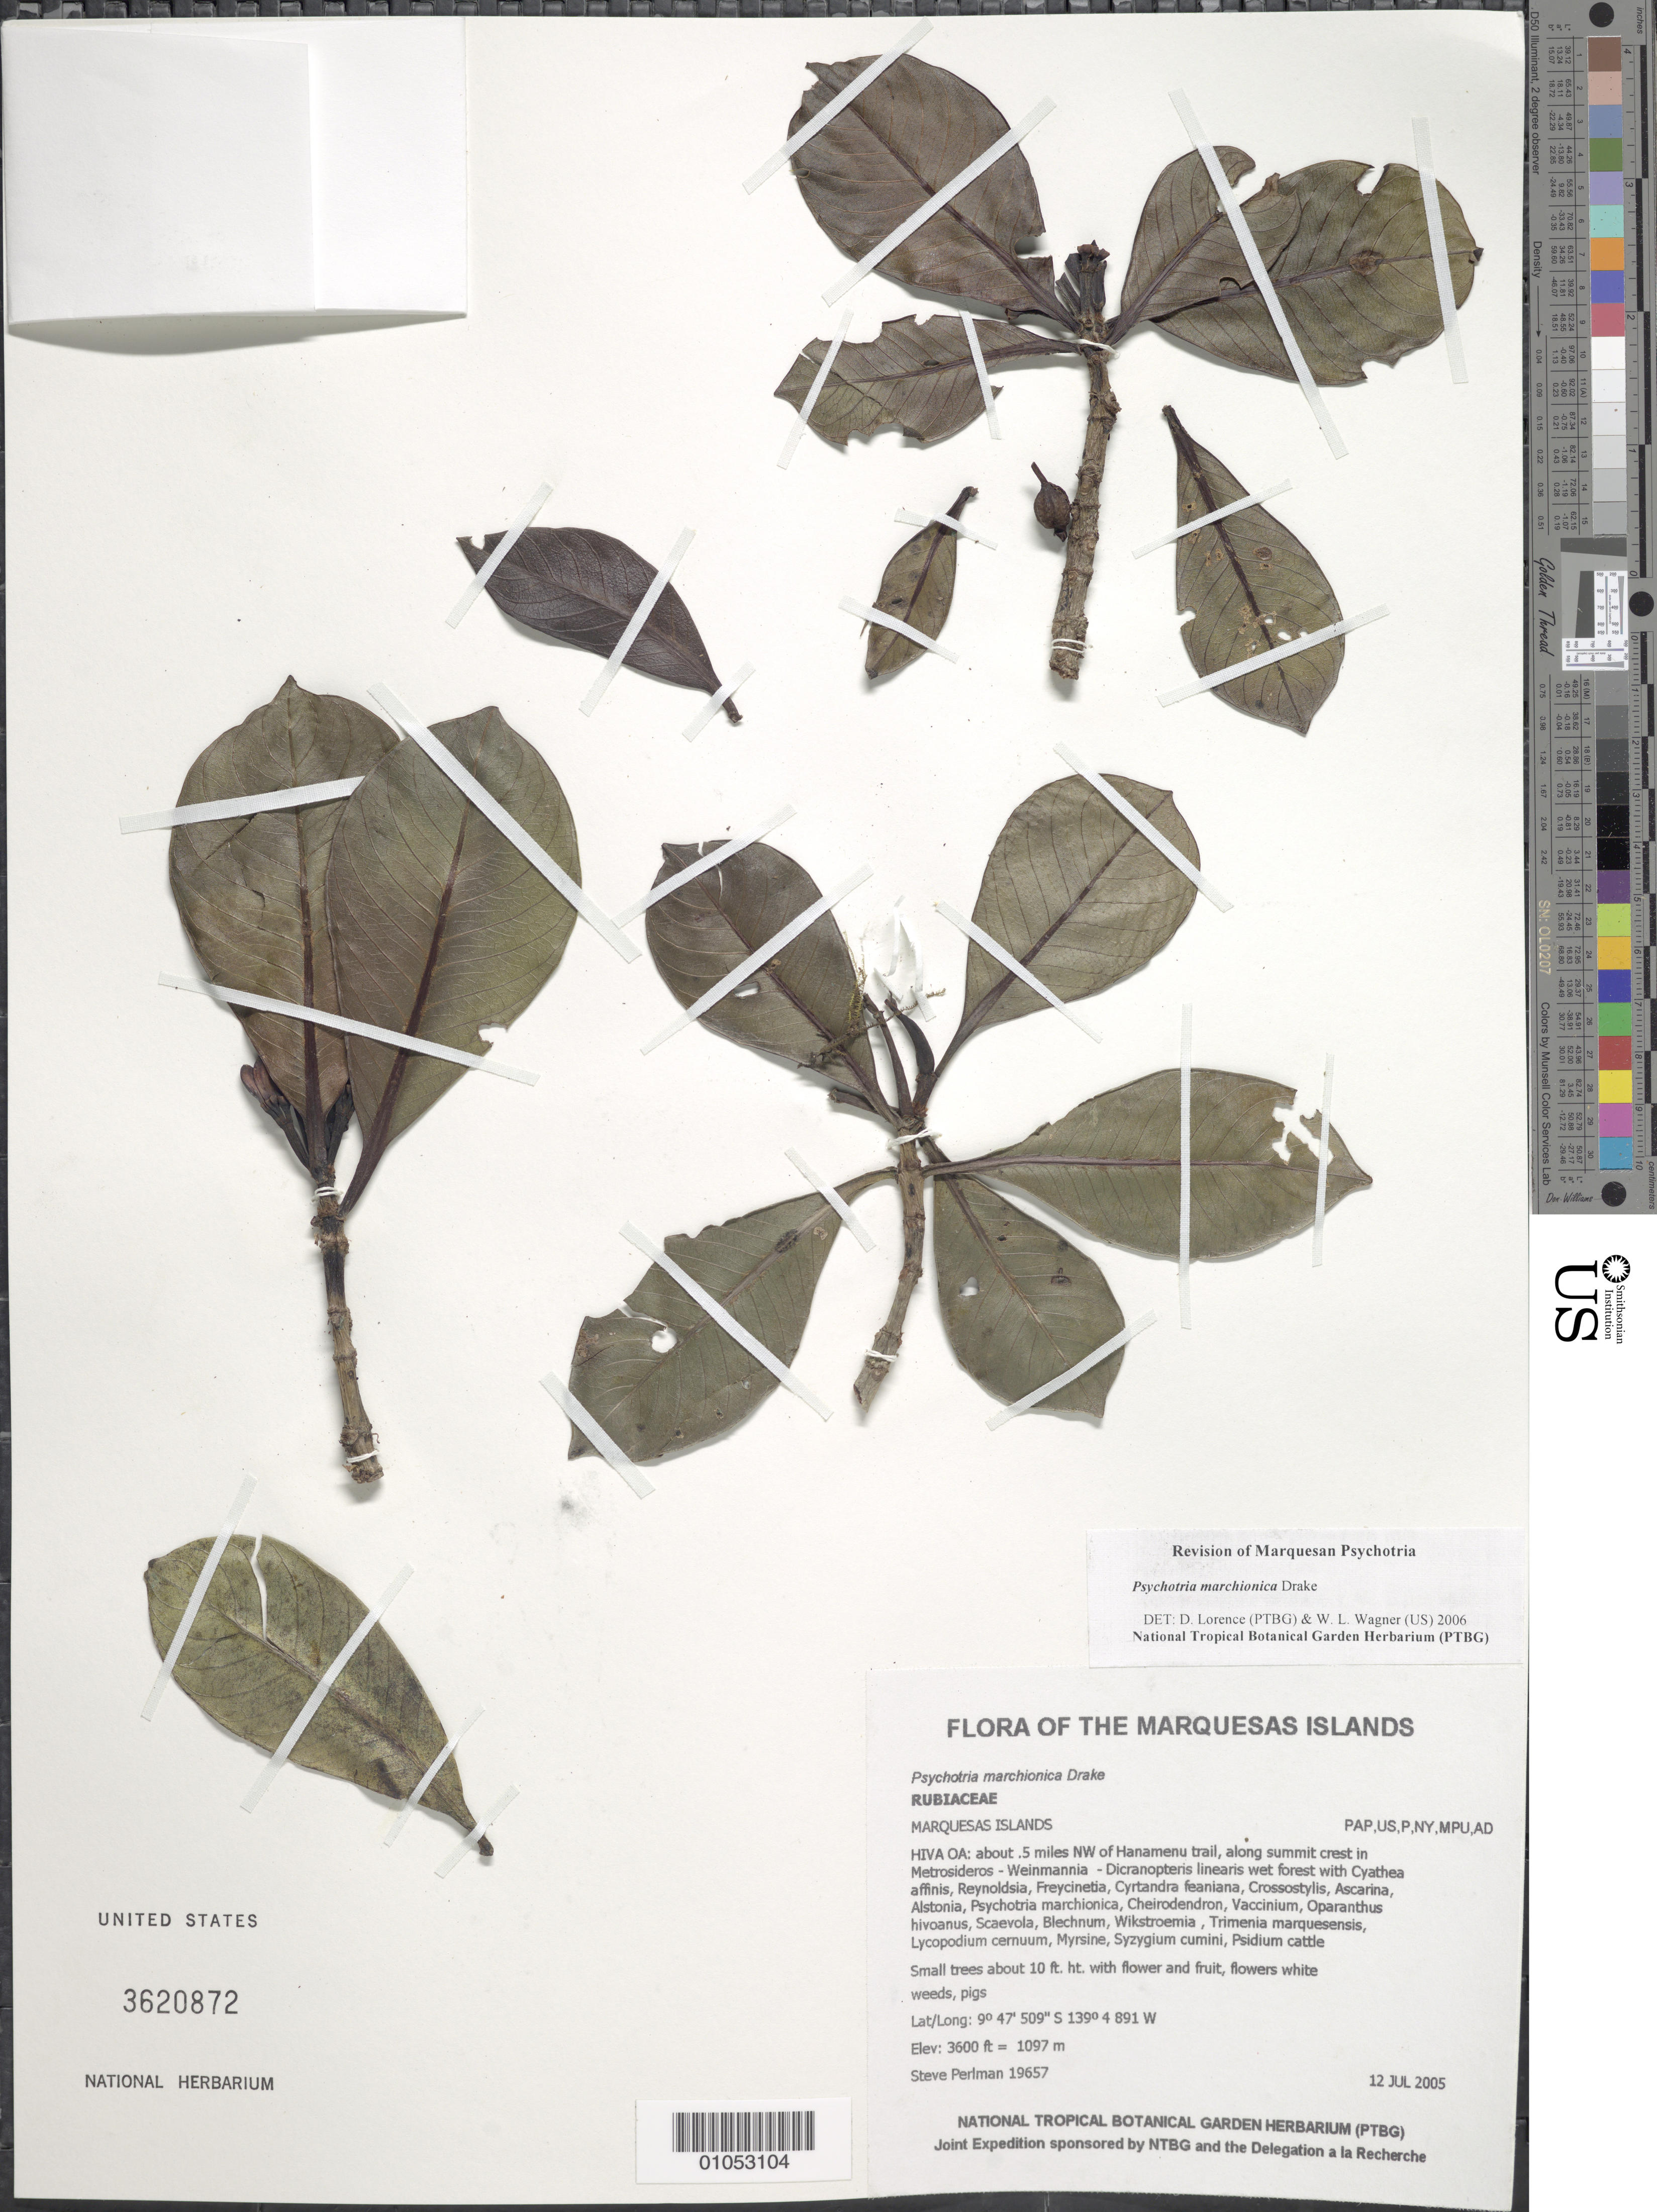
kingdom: Plantae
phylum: Tracheophyta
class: Magnoliopsida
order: Gentianales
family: Rubiaceae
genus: Psychotria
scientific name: Psychotria marchionica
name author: Drake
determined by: Lorence, David H., (PTBG), National Tropical Botanical Garden (UNITED STATES)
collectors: S. P. Perlman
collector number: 19657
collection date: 2005-07-12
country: French Polynesia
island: Hiva Oa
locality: About .5 miles NW of Hanamenu trail, along summit crest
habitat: In Metrosideros - Weinmannia - Dicranopteris linearis wet forest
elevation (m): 1097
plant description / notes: Weeds, pigs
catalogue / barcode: US 3620872